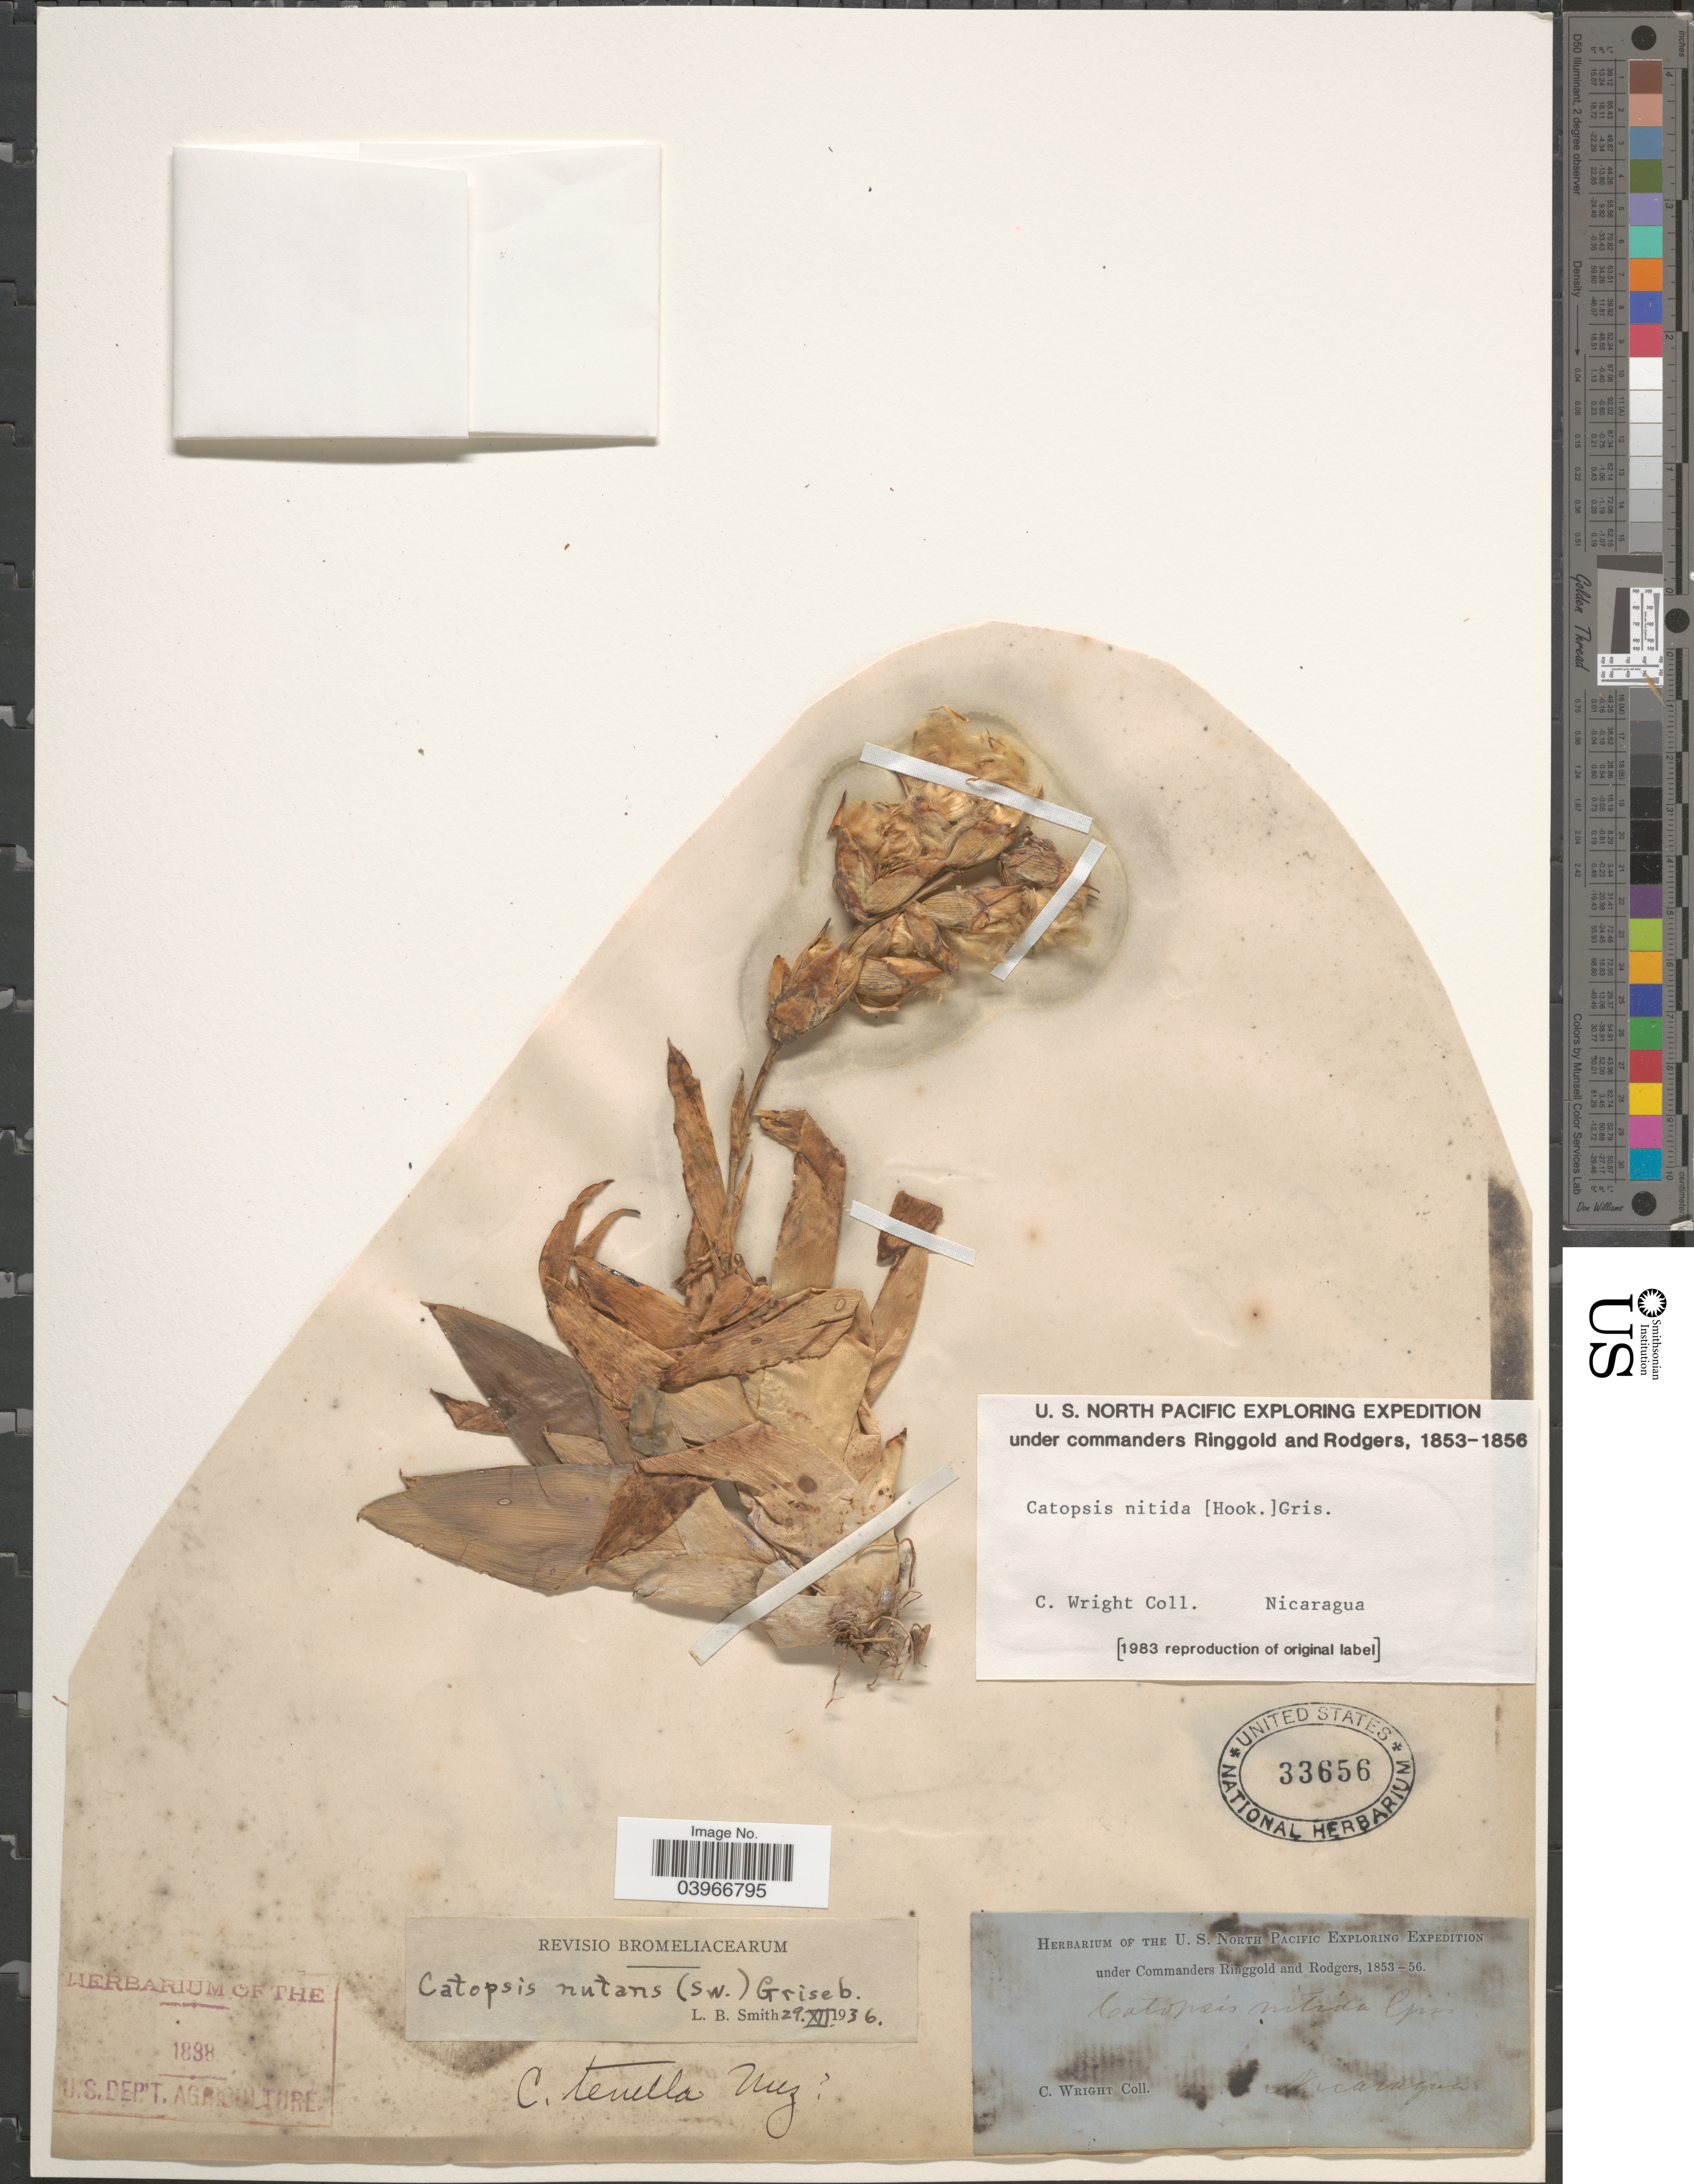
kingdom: Plantae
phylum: Tracheophyta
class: Liliopsida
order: Poales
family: Bromeliaceae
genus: Catopsis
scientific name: Catopsis nitida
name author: (Hook.) Griseb.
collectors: C. Wright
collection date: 1853/1856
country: Nicaragua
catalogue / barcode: US 33656